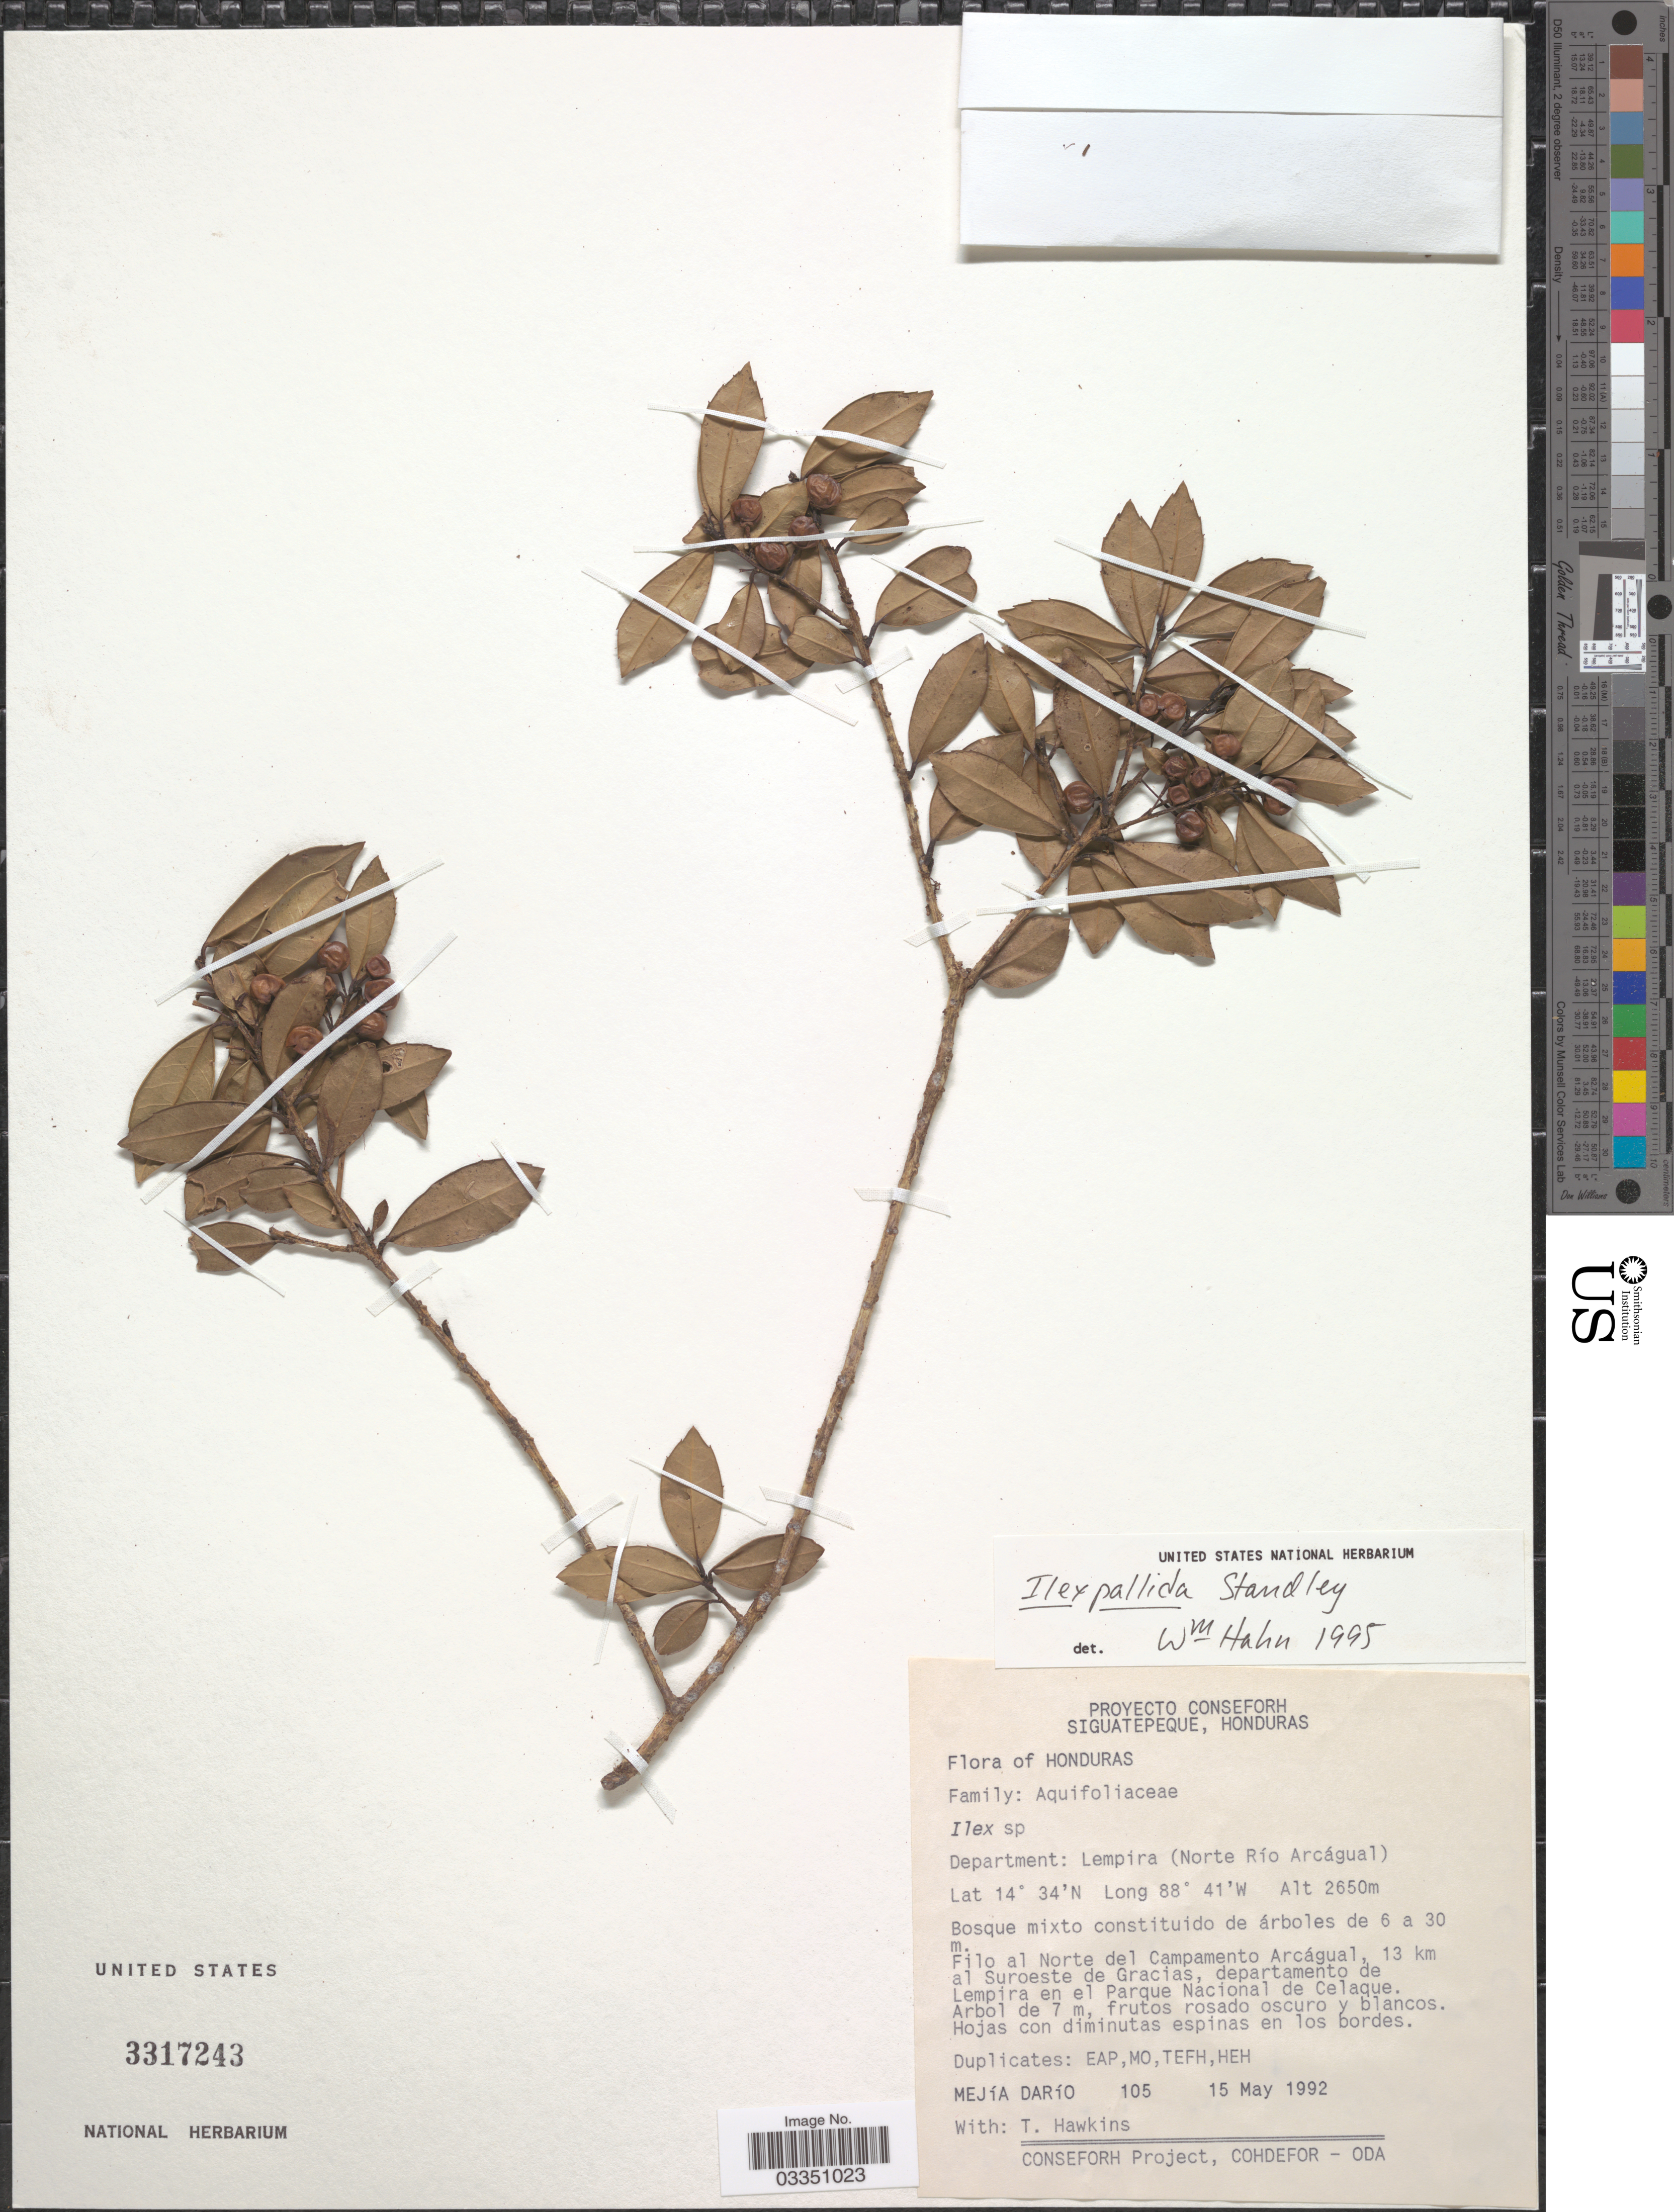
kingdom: Plantae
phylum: Tracheophyta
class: Magnoliopsida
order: Aquifoliales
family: Aquifoliaceae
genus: Ilex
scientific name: Ilex pallida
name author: Standl.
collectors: D. Mejía & T. Hawkins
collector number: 105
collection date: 1992-05-15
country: Honduras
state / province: Lempira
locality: Department: Lempira (Norte Río Arcágual). Filo al Norte del Campamento Arcágual, 13 km al Suroeste de Gracias, departamento de Lempira en el Parque Nacional de Celaque.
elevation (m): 2650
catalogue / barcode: US 3317243